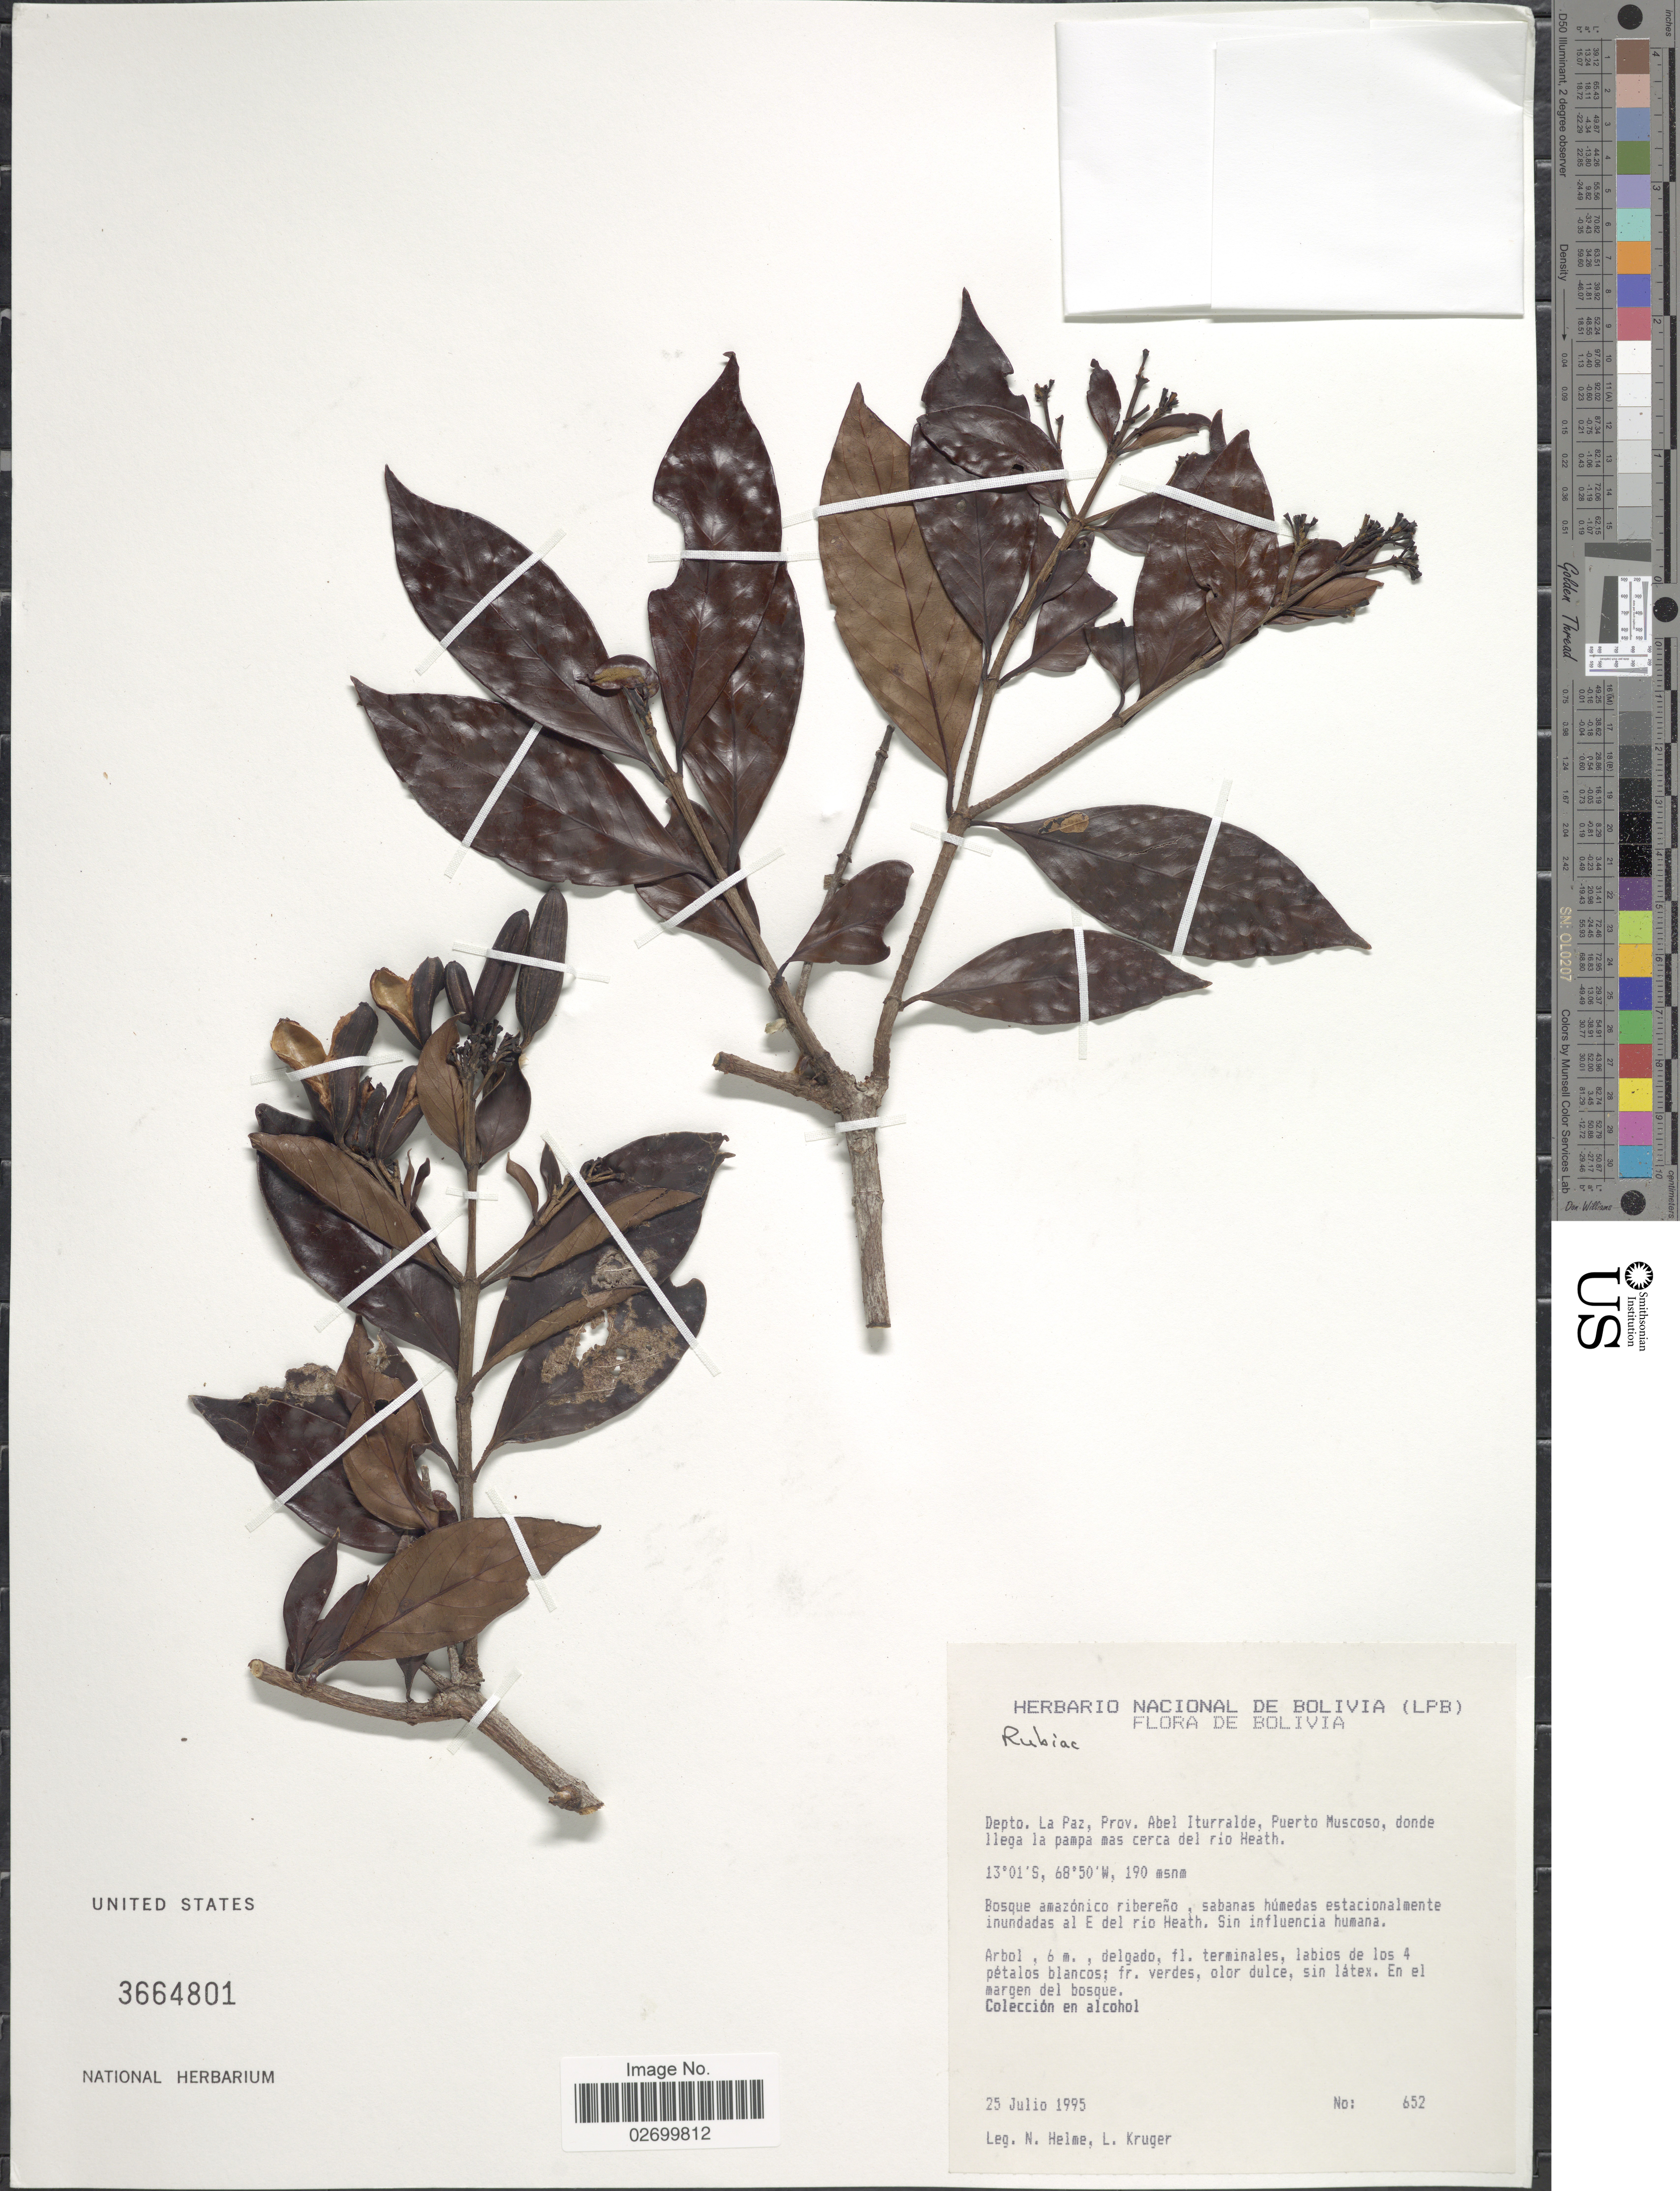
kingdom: Plantae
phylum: Tracheophyta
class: Magnoliopsida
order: Gentianales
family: Rubiaceae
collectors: N. Helme & L. Kruger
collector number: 652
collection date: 1995-07-25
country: Bolivia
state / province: La Paz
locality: Depto. La Paz, Prov. Abel Iturralde, Puerto Muscoso, donde llega la pampa mas cerca del rio Heath.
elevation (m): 190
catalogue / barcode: US 3664801